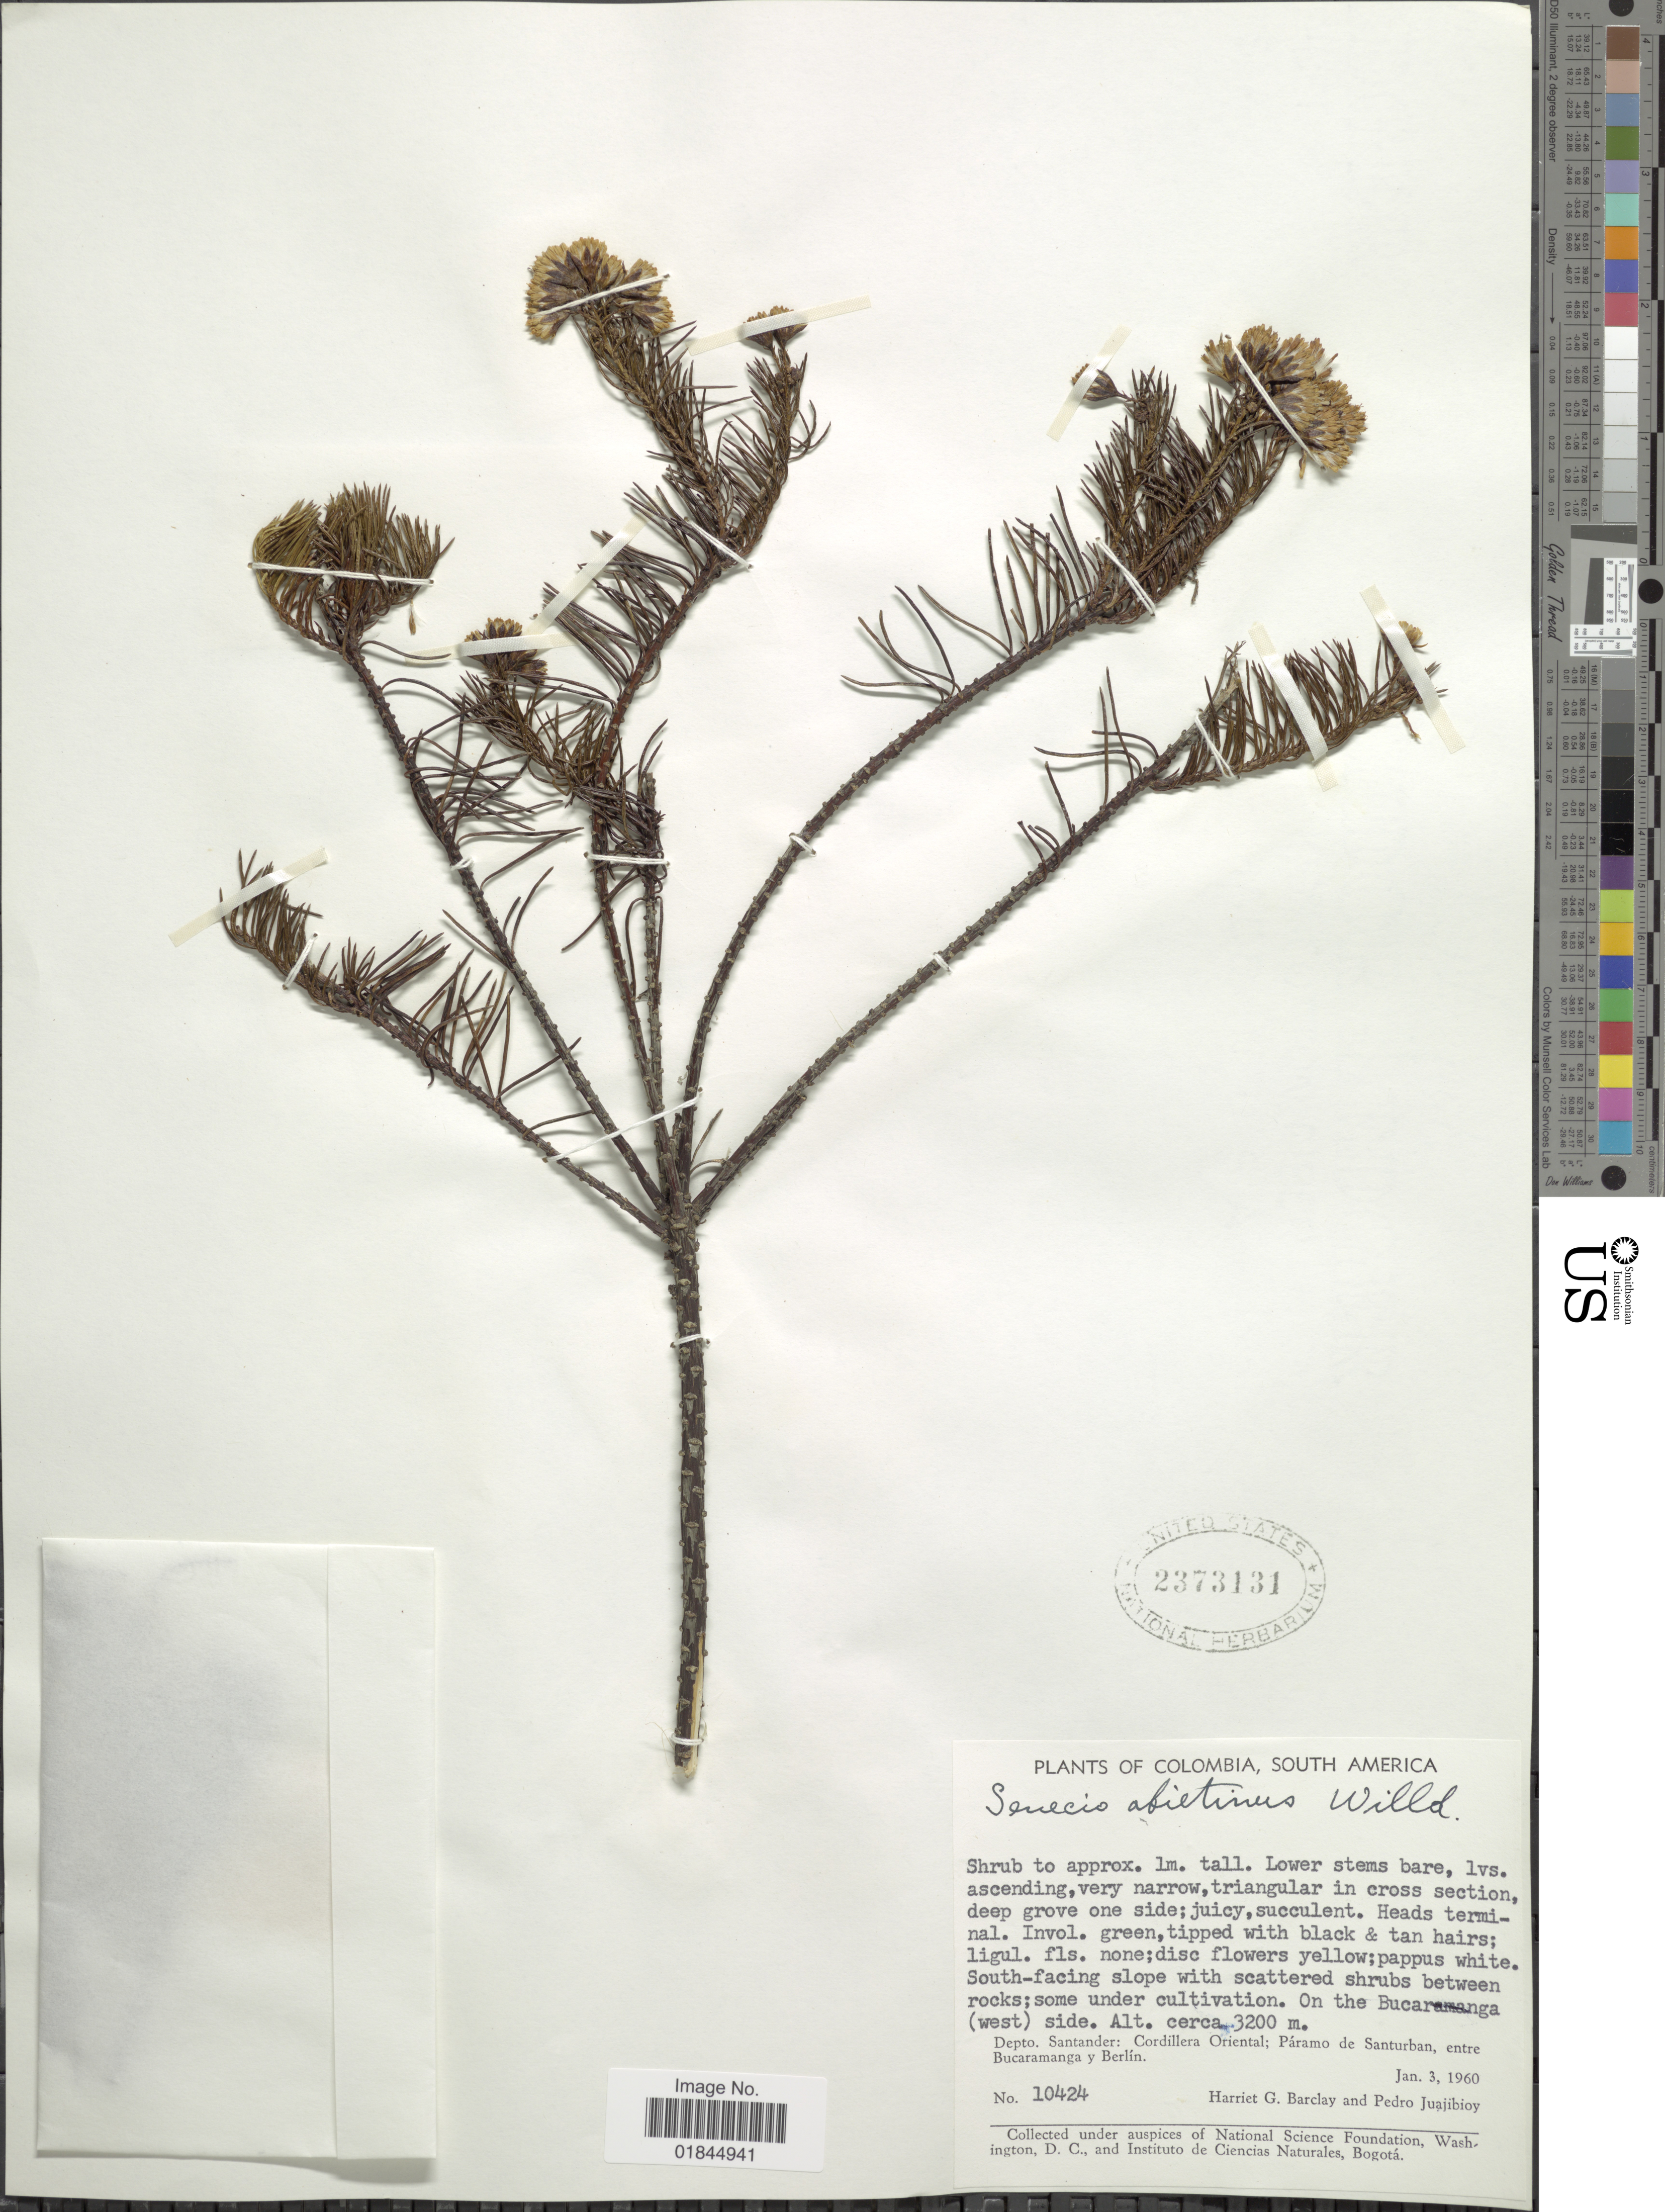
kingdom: Plantae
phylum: Tracheophyta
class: Magnoliopsida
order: Asterales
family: Asteraceae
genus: Pentacalia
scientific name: Pentacalia abietina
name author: (Willd. ex Wedd.) Cuatrec.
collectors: H. G. Barclay & P. Juajibioy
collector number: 10424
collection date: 1960-01-03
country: Colombia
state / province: Santander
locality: Cordillera Oriental; Paramo de Santurban, entre Bucaramanga y Berlin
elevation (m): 3200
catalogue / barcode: US 2373131